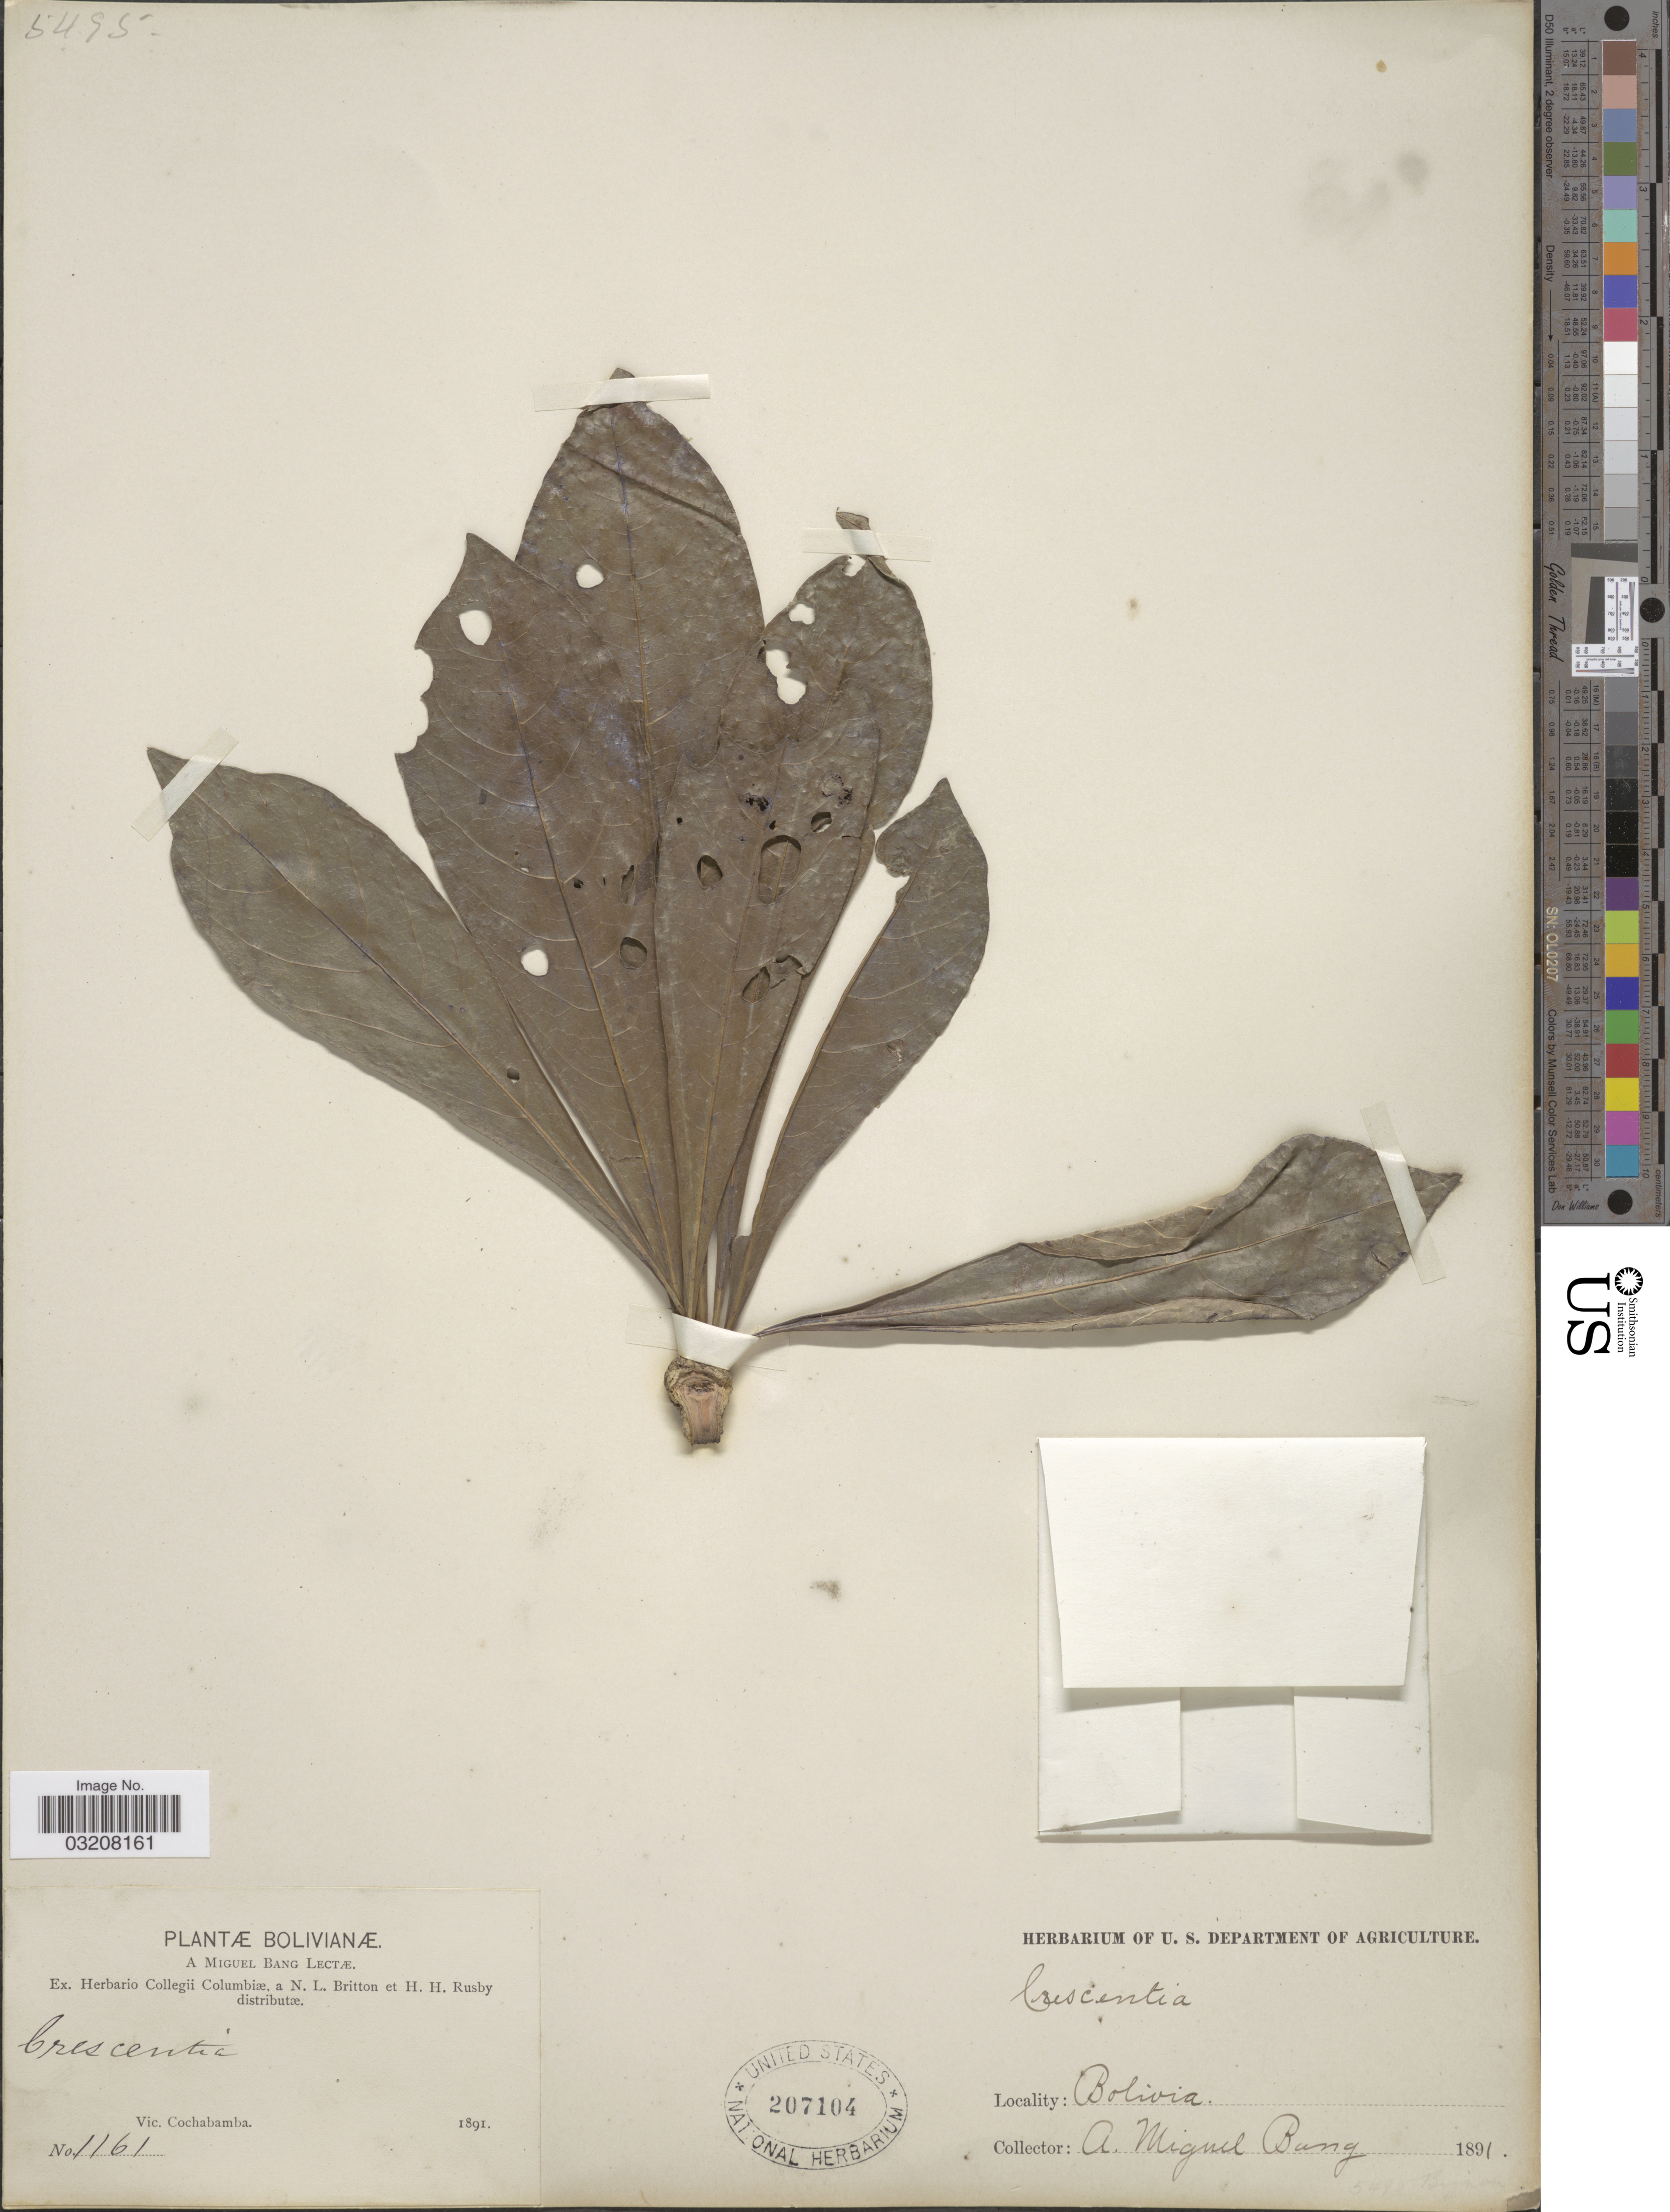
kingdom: Plantae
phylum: Tracheophyta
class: Magnoliopsida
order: Lamiales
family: Bignoniaceae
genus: Crescentia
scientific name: Crescentia cujete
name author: L.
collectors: M. Bang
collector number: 1161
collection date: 1891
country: Bolivia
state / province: Cochabamba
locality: Vic. Cochabamba.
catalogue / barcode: US 207104